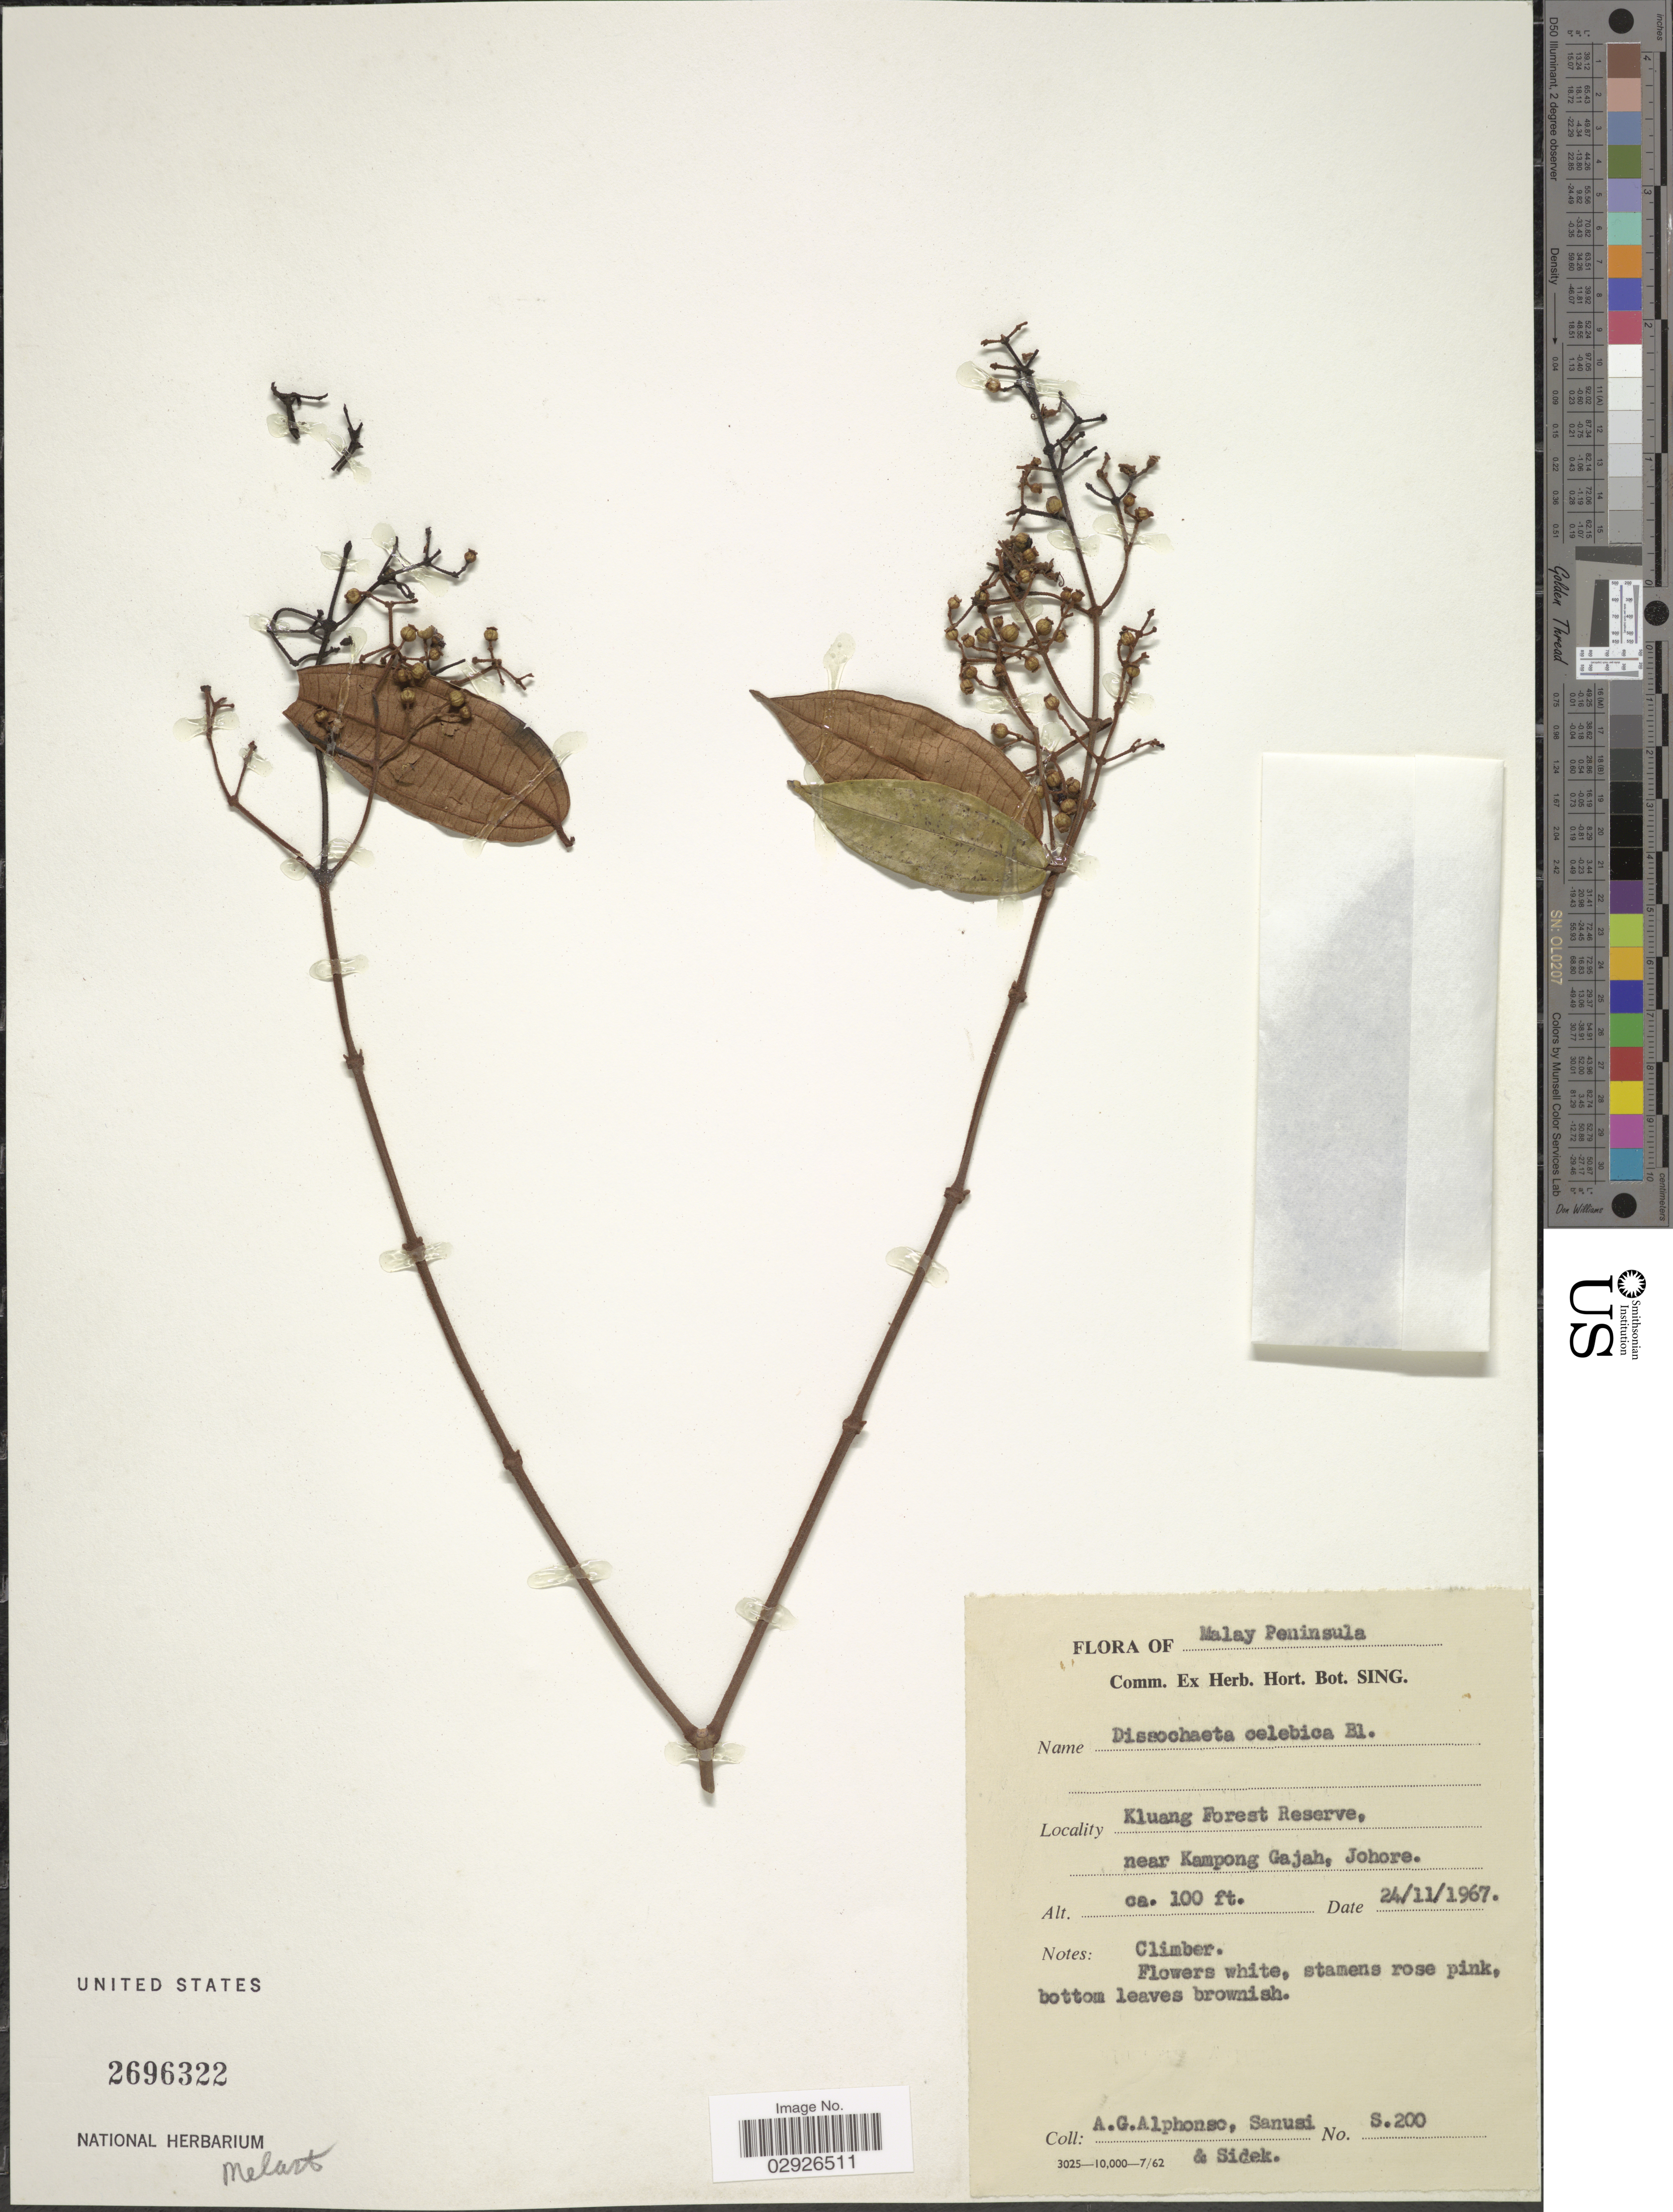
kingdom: Plantae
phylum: Tracheophyta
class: Magnoliopsida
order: Myrtales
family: Melastomataceae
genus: Dissochaeta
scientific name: Dissochaeta celebica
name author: Blume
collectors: A. G. Alphonso, Sarih, S. & -. Sidek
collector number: S200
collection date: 1967-11-24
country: Malaysia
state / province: Johor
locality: Malay Peninsula. Kluang Forest Reserve, near Kampong Gajah. Johore.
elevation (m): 30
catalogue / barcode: US 2696322